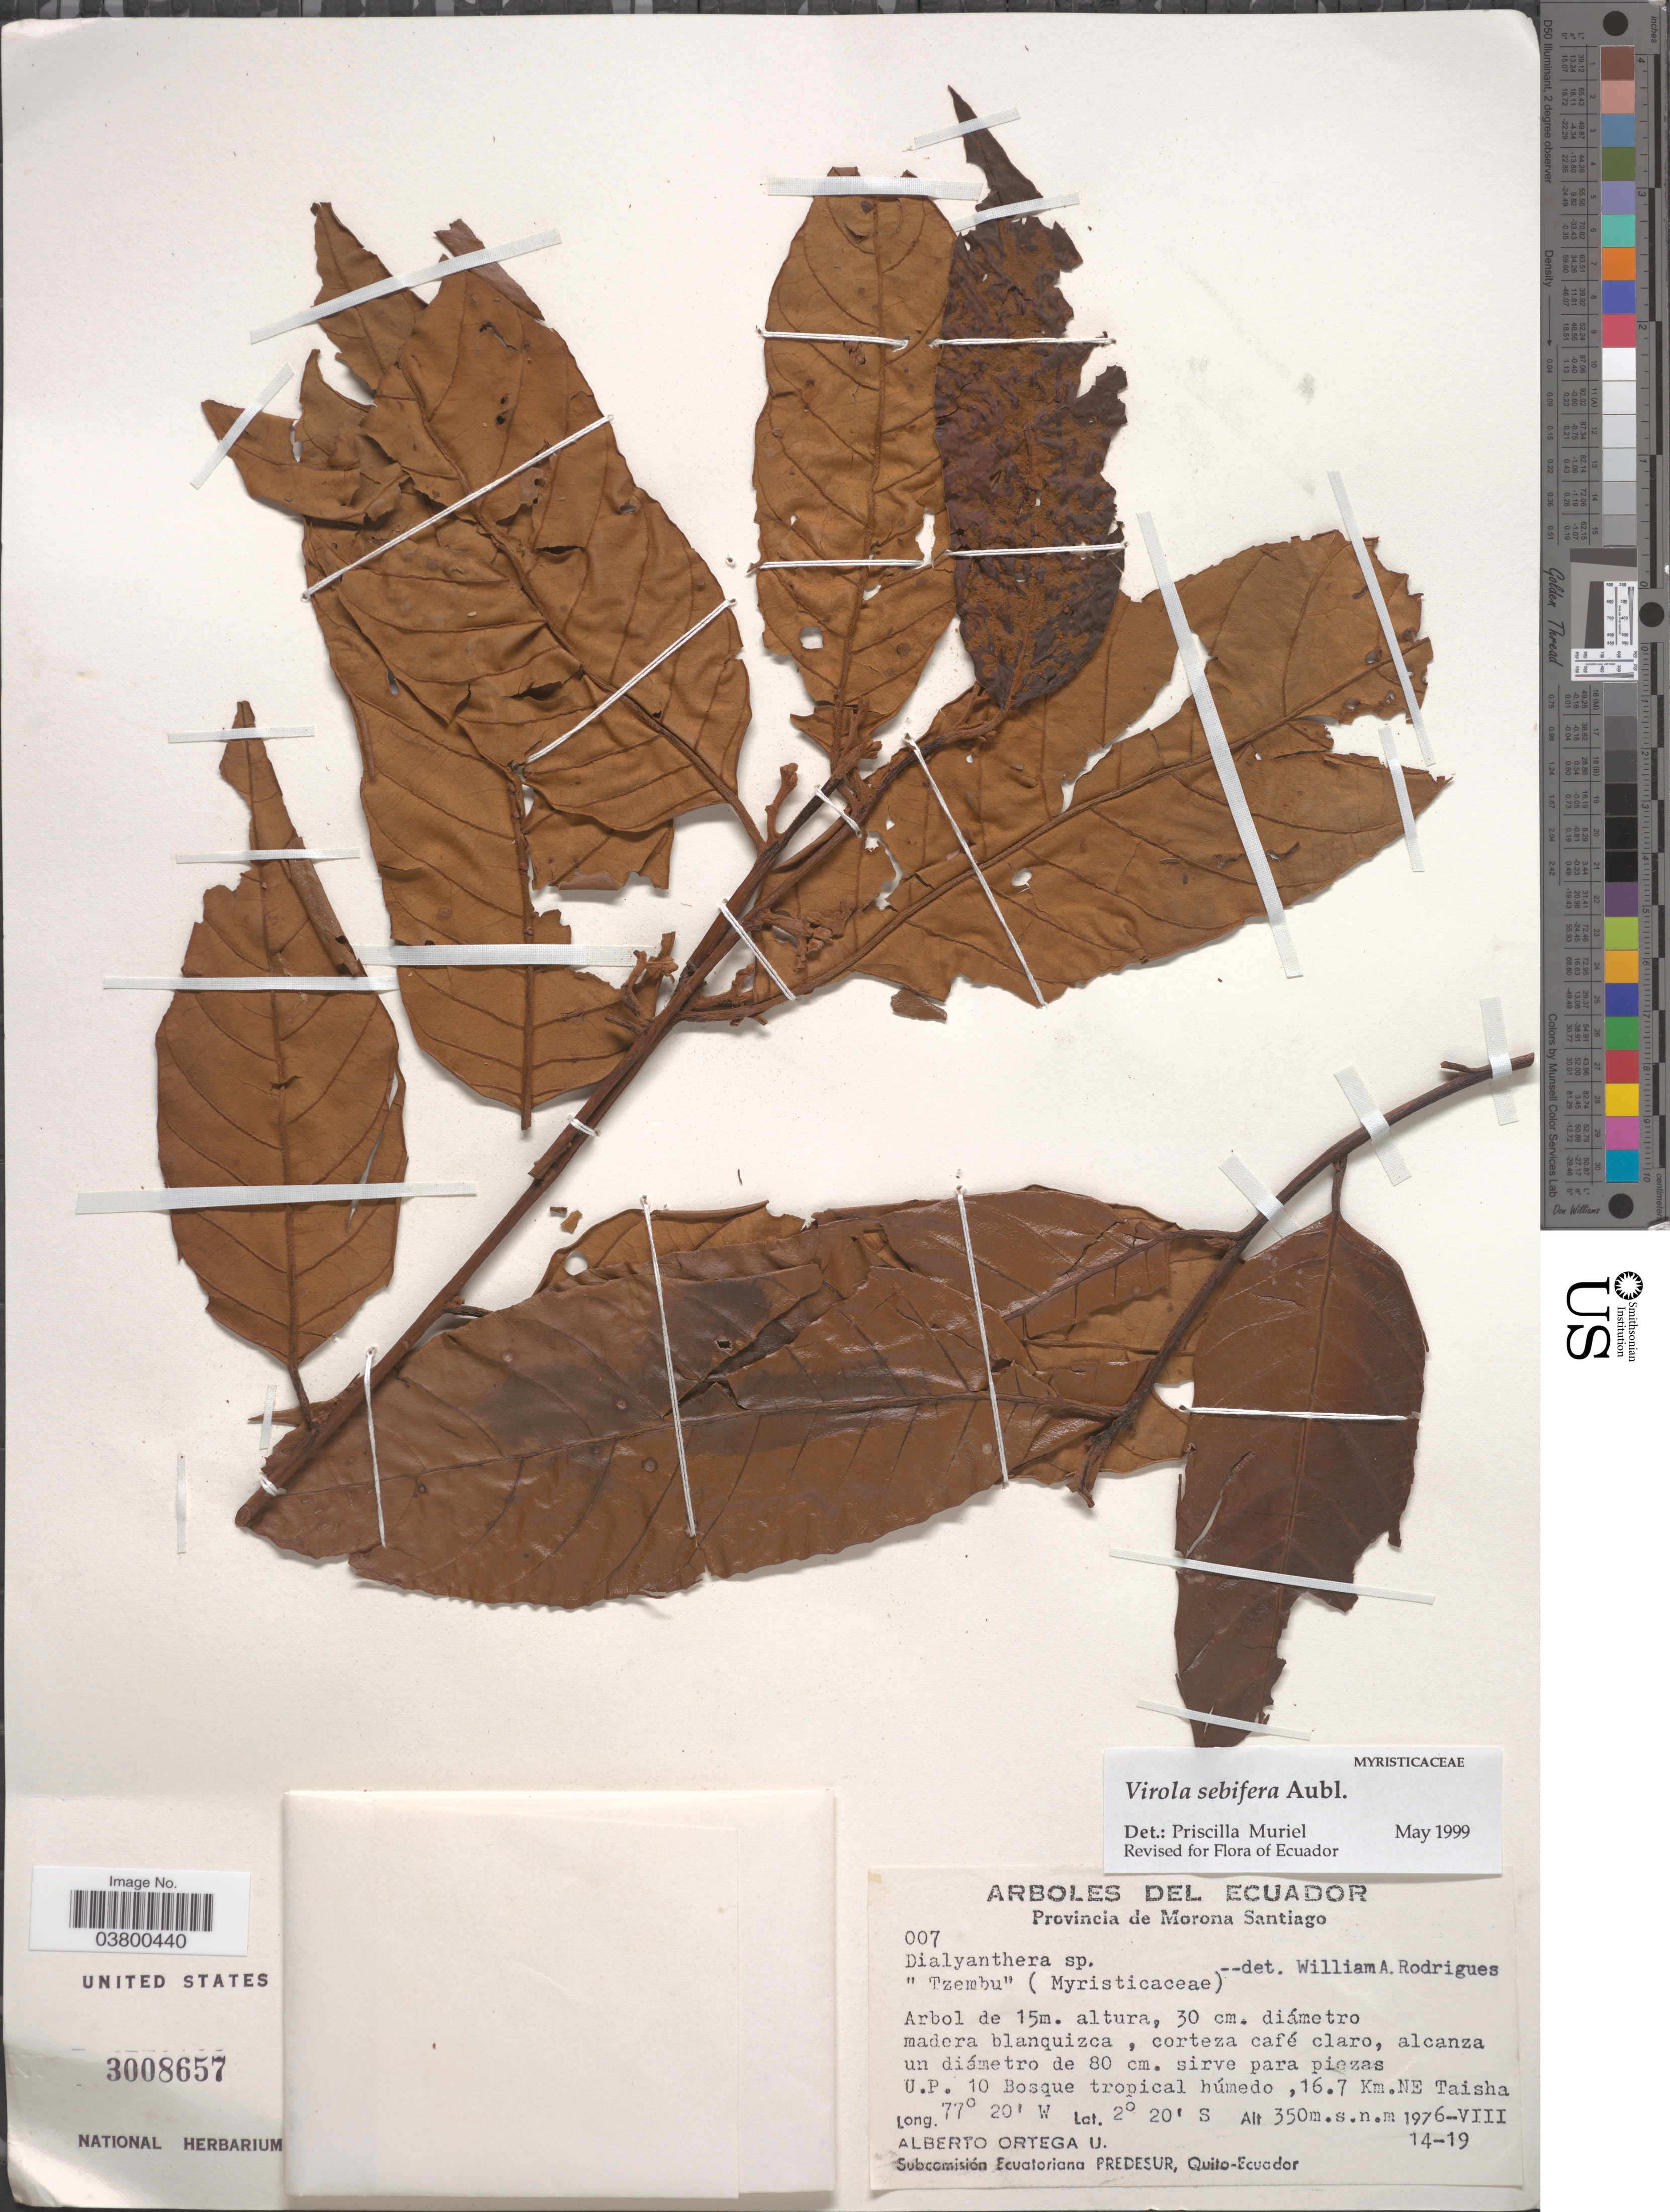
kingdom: Plantae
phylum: Tracheophyta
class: Magnoliopsida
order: Magnoliales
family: Myristicaceae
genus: Virola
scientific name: Virola sebifera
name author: Aubl.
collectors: A. T. Ortega U.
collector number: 007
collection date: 1976-08-14/1976-08-19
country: Ecuador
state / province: Morona-Santiago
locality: U.P. 10 Bosque tropical húmedo, 16.7 Km. NE Taisha.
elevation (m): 350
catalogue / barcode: US 3008657